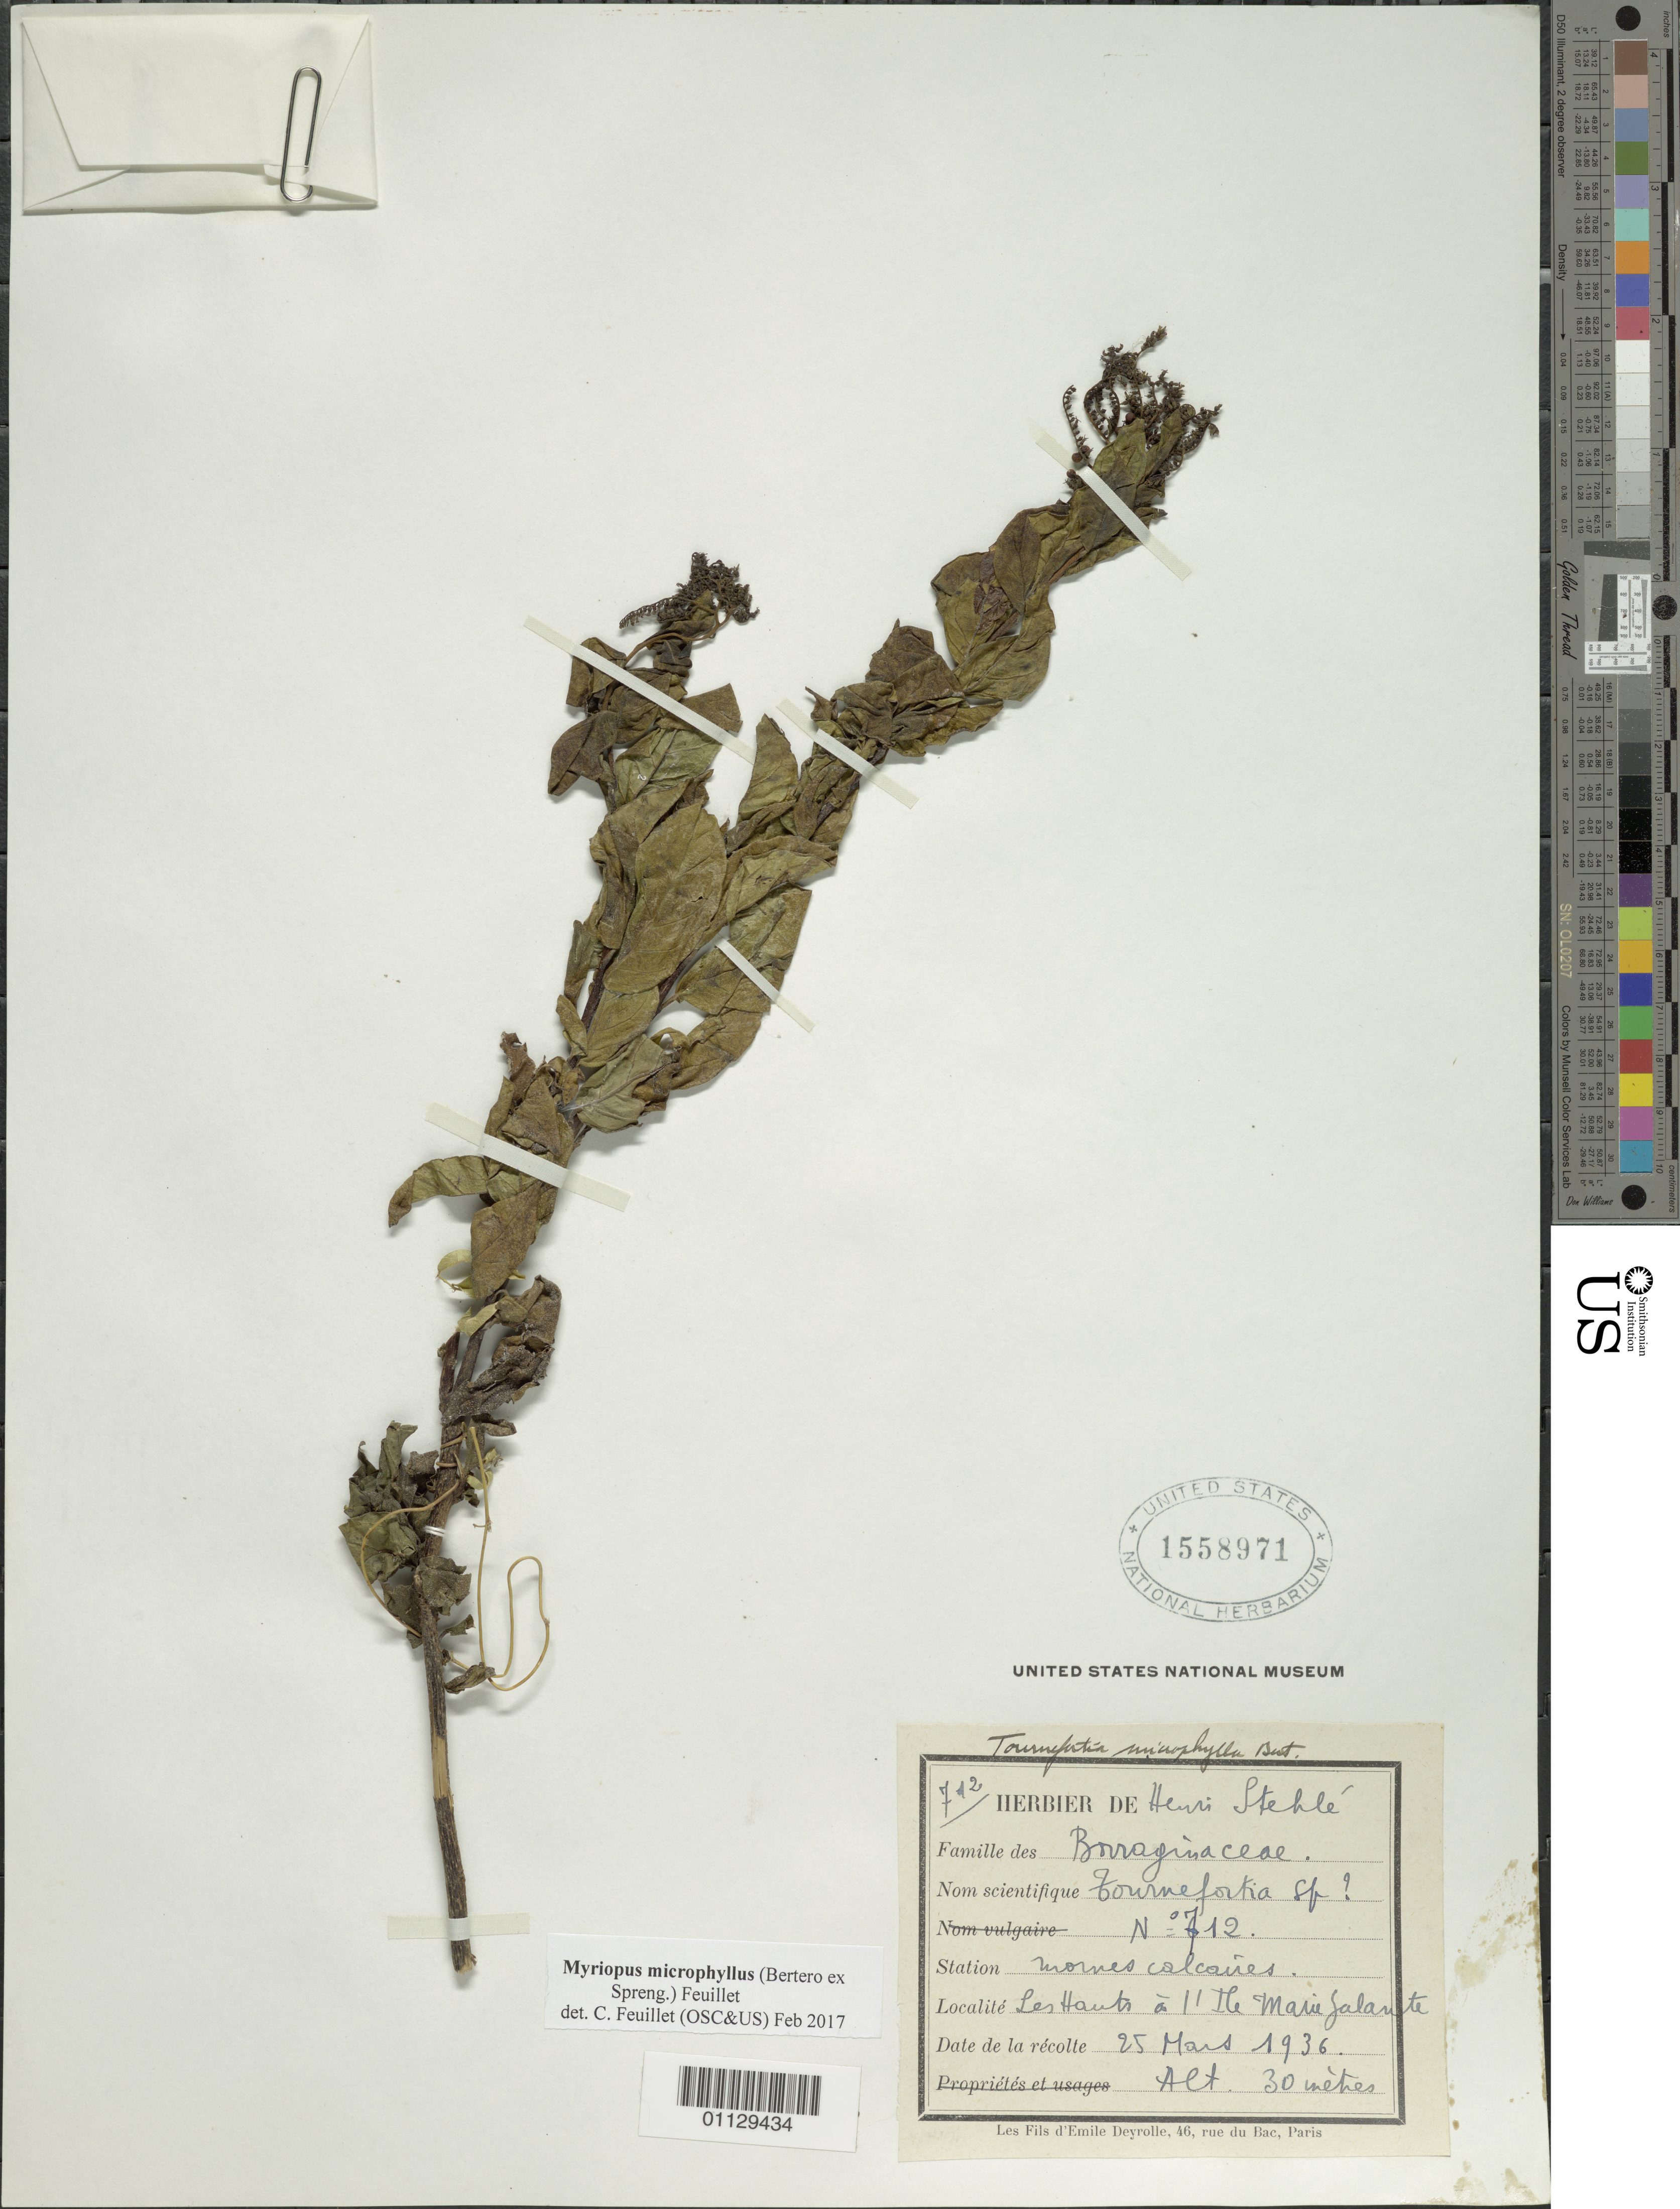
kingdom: Plantae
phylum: Tracheophyta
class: Magnoliopsida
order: Boraginales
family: Heliotropiaceae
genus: Myriopus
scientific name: Myriopus microphyllus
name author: (Bertero ex Spreng.) Feuillet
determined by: Feuillet, C.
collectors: H. Stehlé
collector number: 712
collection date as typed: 25 Mar 1936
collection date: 1936-03-25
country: Guadeloupe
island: Marie-Galante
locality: Les Hautes a I'Ile Maine Galante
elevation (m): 30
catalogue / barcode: US 1558971